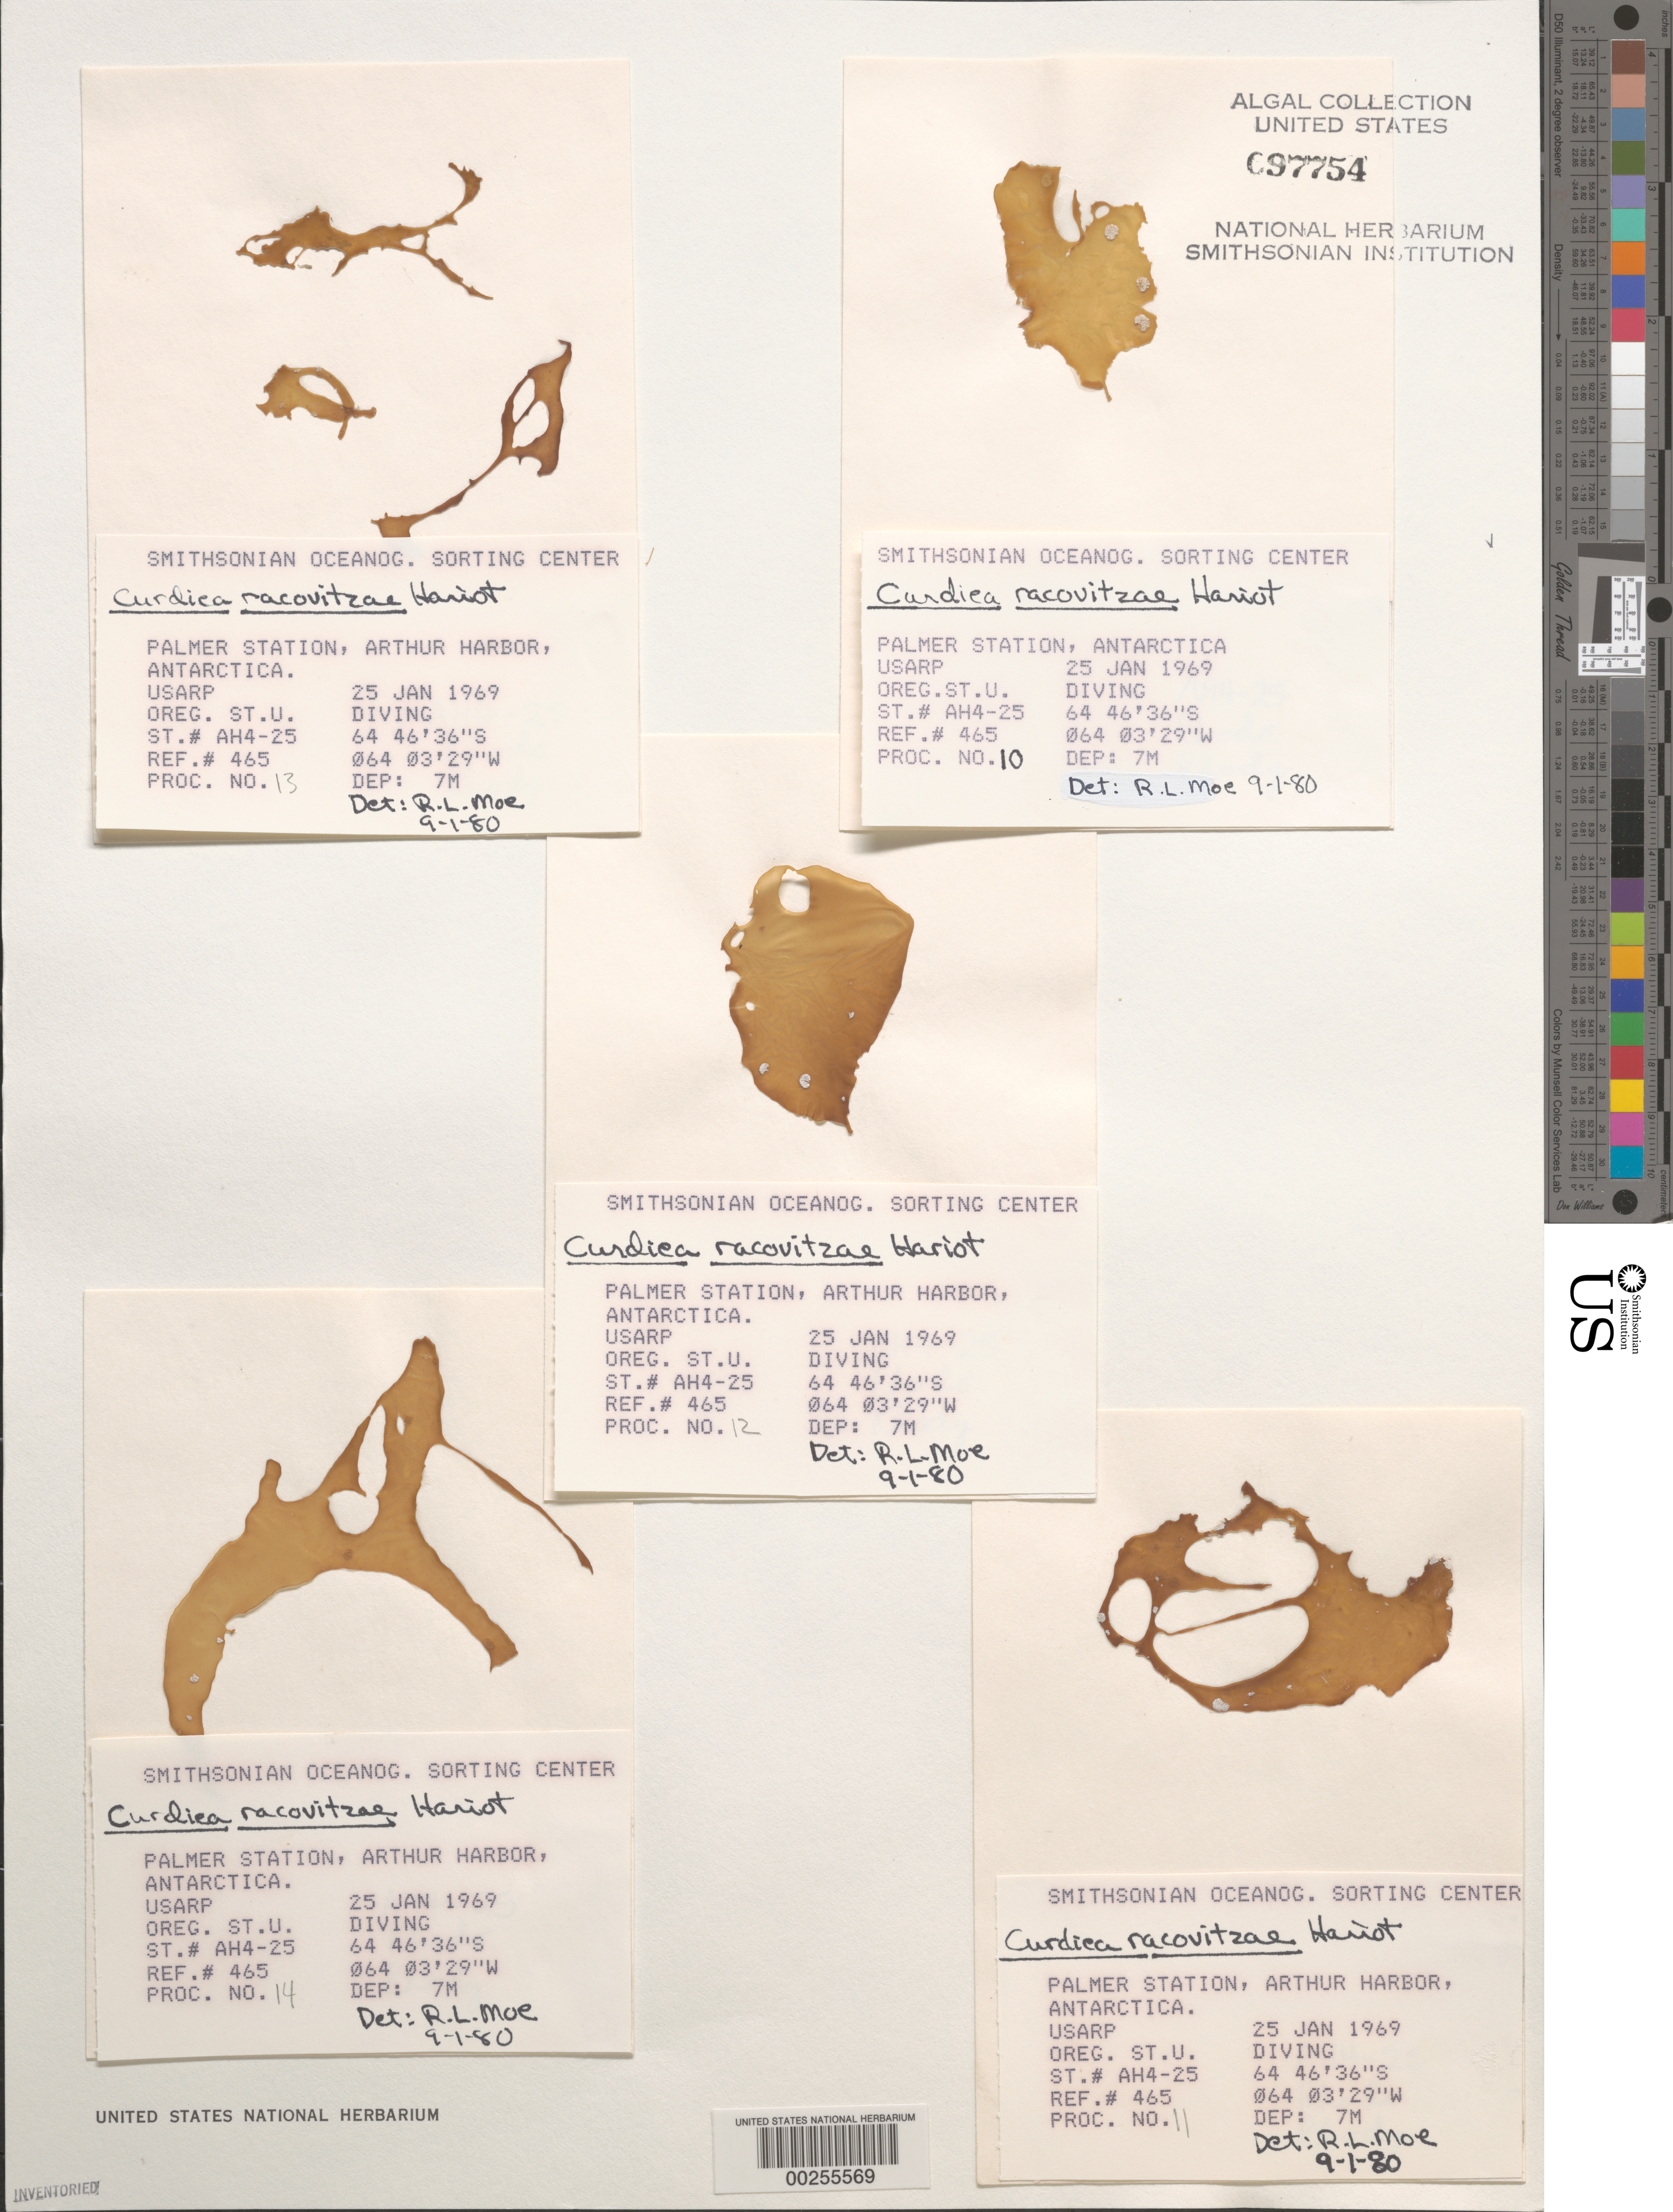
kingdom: Plantae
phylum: Rhodophyta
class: Florideophyceae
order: Gracilariales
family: Gracilariaceae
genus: Curdiea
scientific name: Curdiea racovitzae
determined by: Moe, R. L.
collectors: Oregon State University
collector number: Station Ah4-25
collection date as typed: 25 Jan 1969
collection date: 1969-01-25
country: Antarctica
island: Anvers Island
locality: Palmer Station, Arthur Harbor, Antarctic Peninsula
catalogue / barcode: US 97754